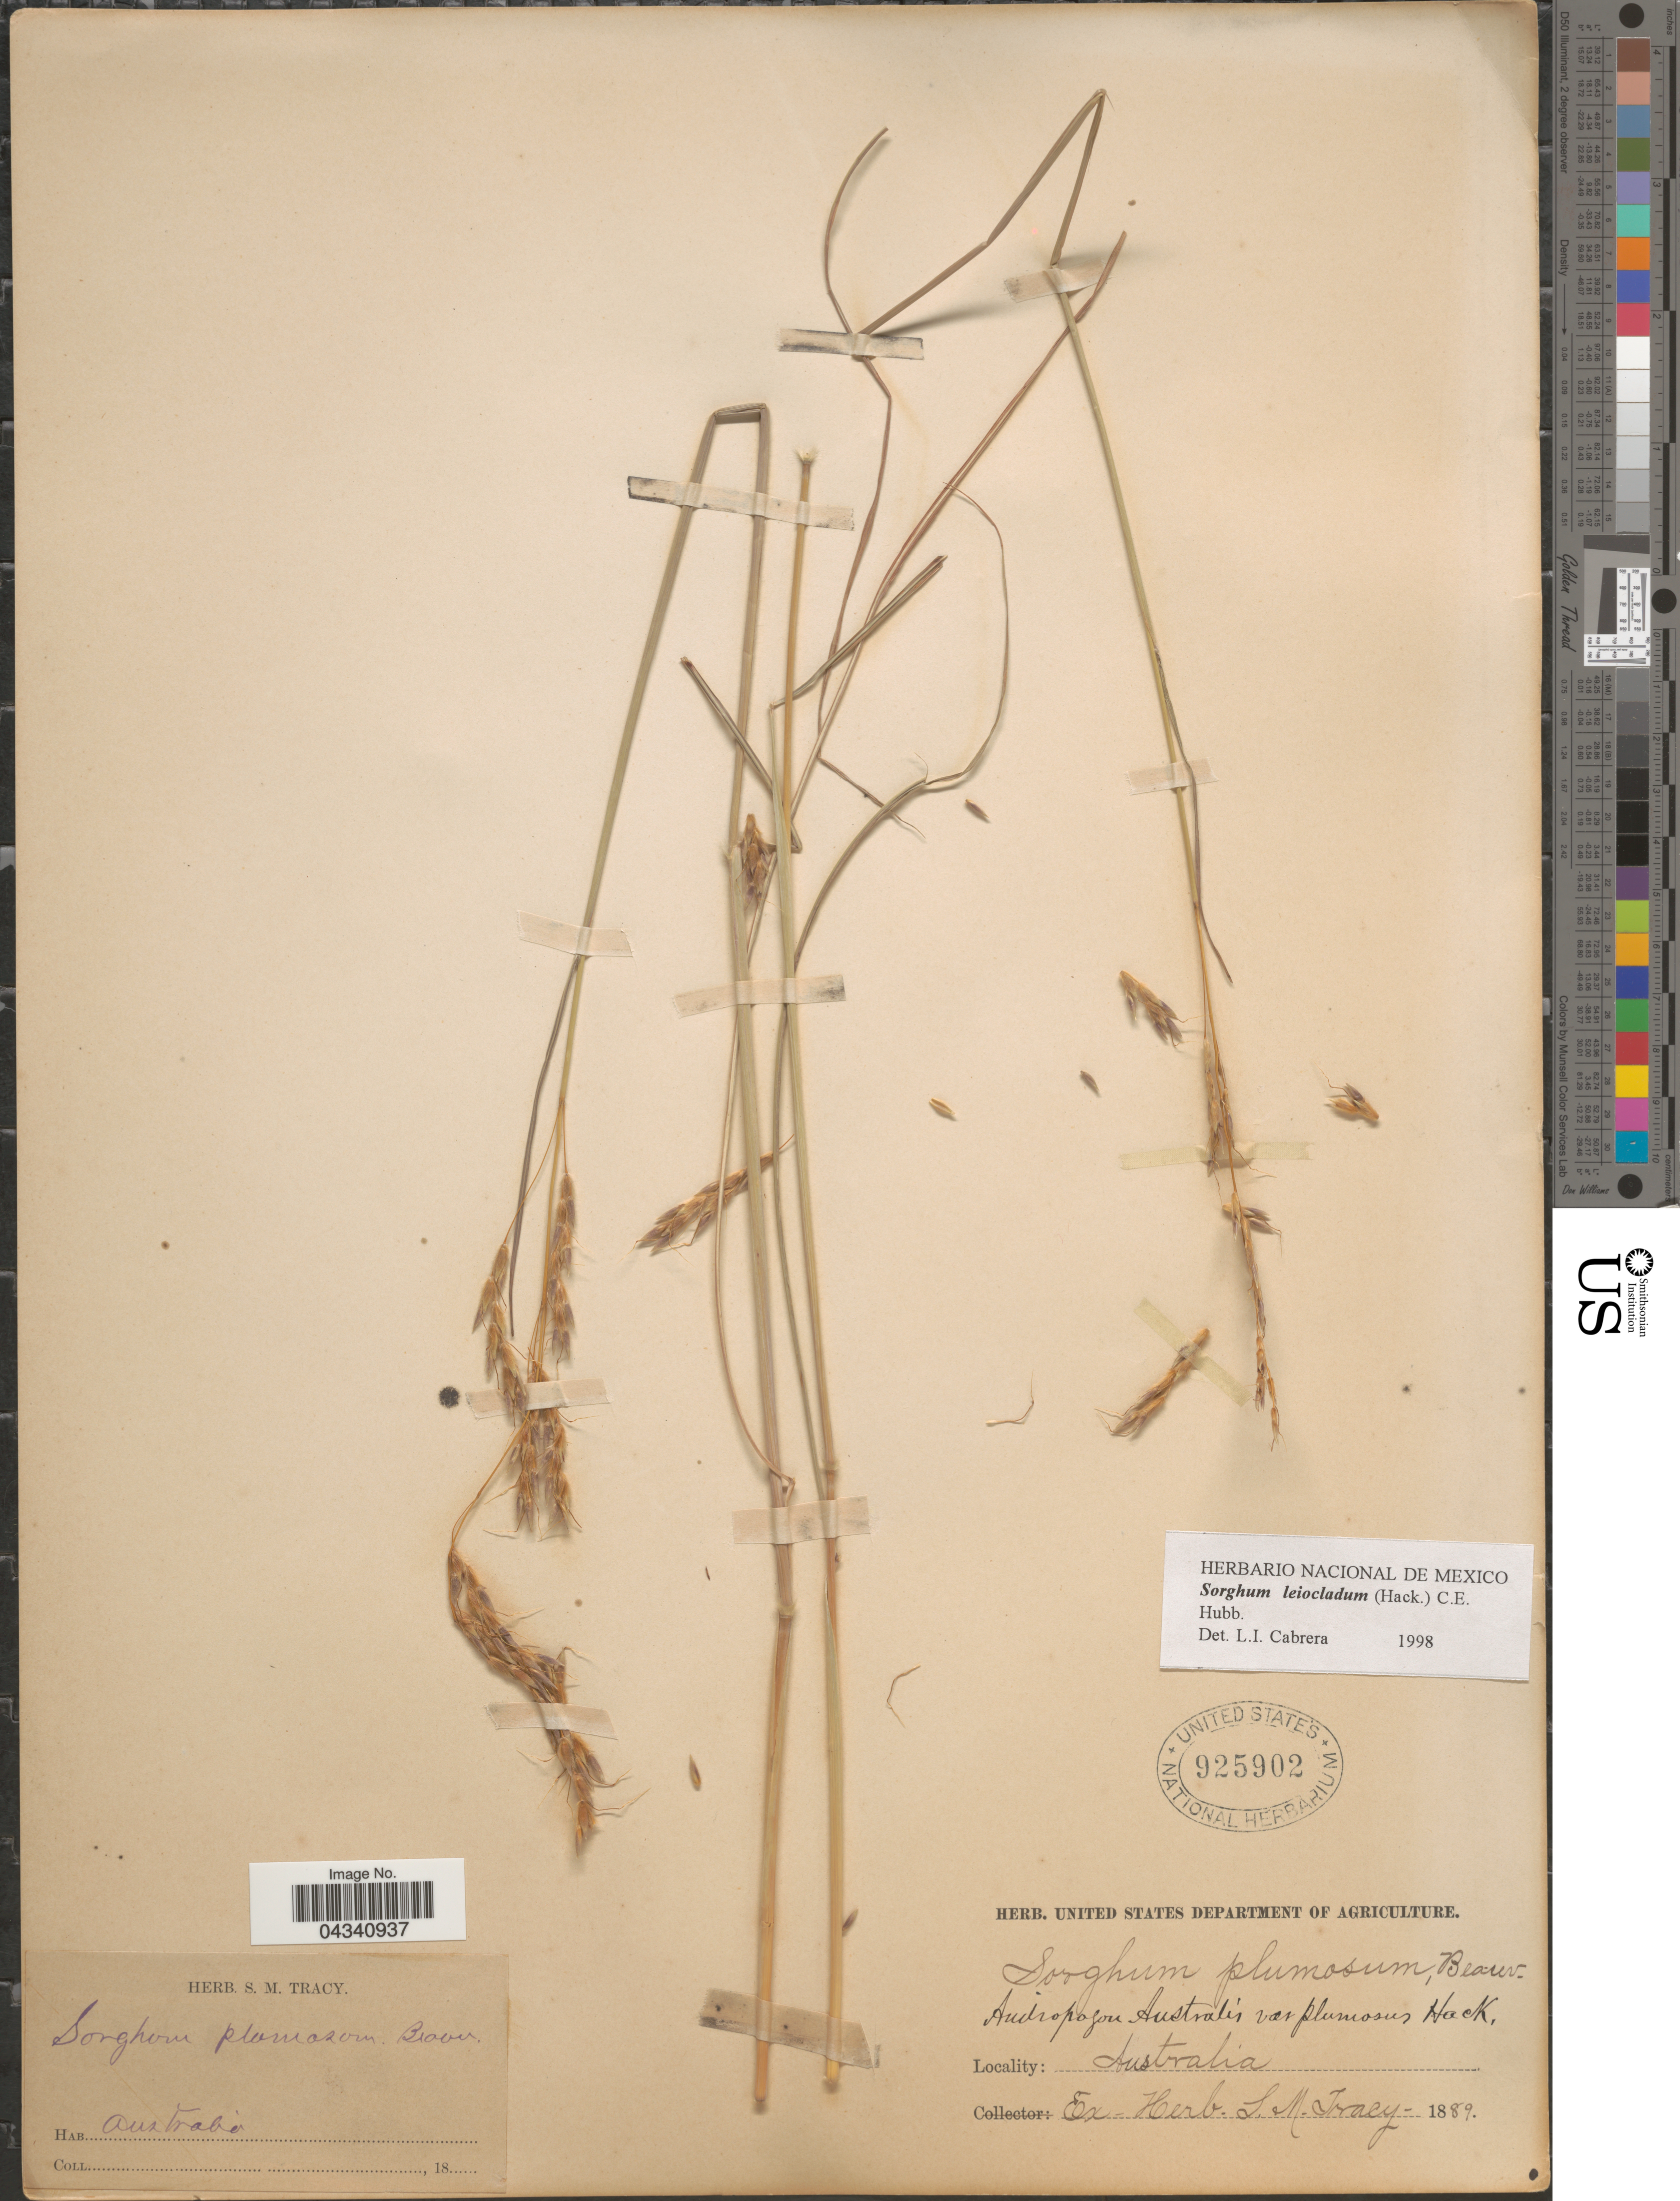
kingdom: Plantae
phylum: Tracheophyta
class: Liliopsida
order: Poales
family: Poaceae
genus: Sorghum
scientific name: Sorghum leiocladum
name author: (J. Hack.) C.E. Hubb.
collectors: Ex herb. S. M. Tracy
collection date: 1889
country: Australia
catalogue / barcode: US 925902